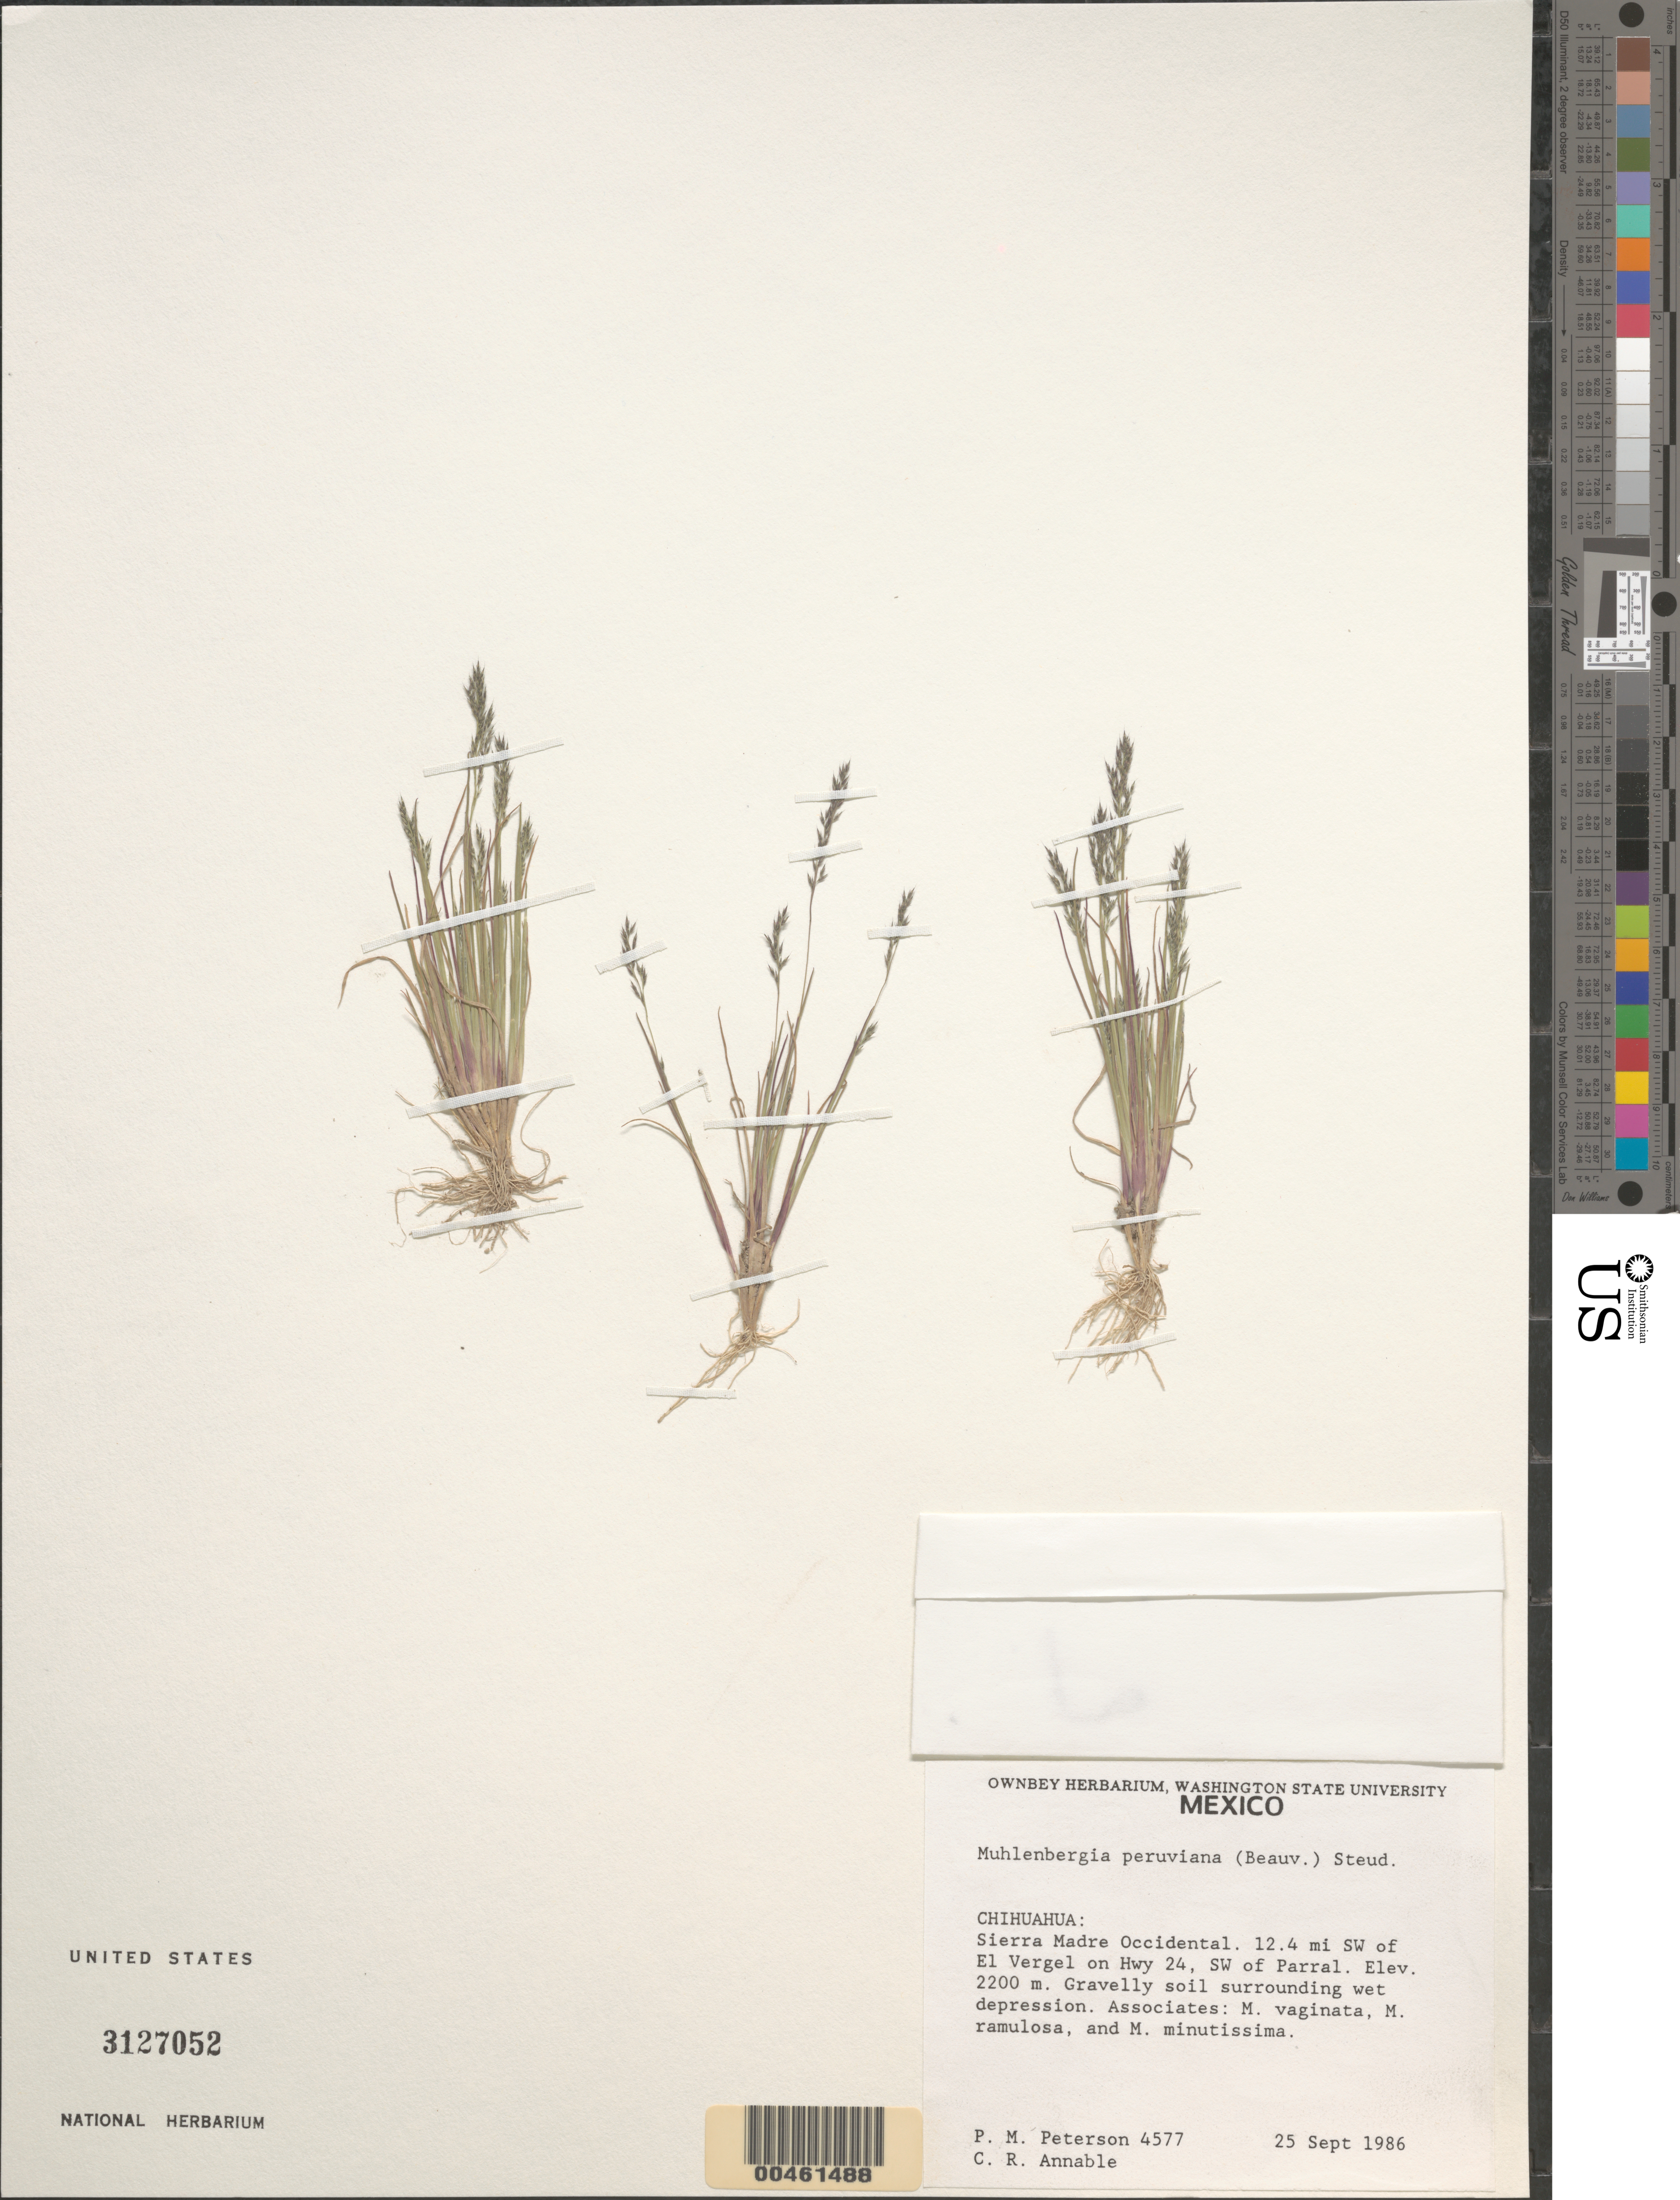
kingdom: Plantae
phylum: Tracheophyta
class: Liliopsida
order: Poales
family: Poaceae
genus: Muhlenbergia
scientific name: Muhlenbergia peruviana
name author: (P. Beauv.) Steud.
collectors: P. M. Peterson & C. R. Annable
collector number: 04577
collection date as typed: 25 Sep 1986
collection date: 1986-09-25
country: Mexico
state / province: Chihuahua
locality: Sierra Madre Occidental, 12.4 miles SW of El Vergel on Hwy 24, SW of Parral.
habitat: Gravelly soil surrounding wet depression, associated with Muhlenbergia vaginata, M. ramulosa and M. minutissima.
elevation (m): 2200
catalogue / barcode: US 3127052